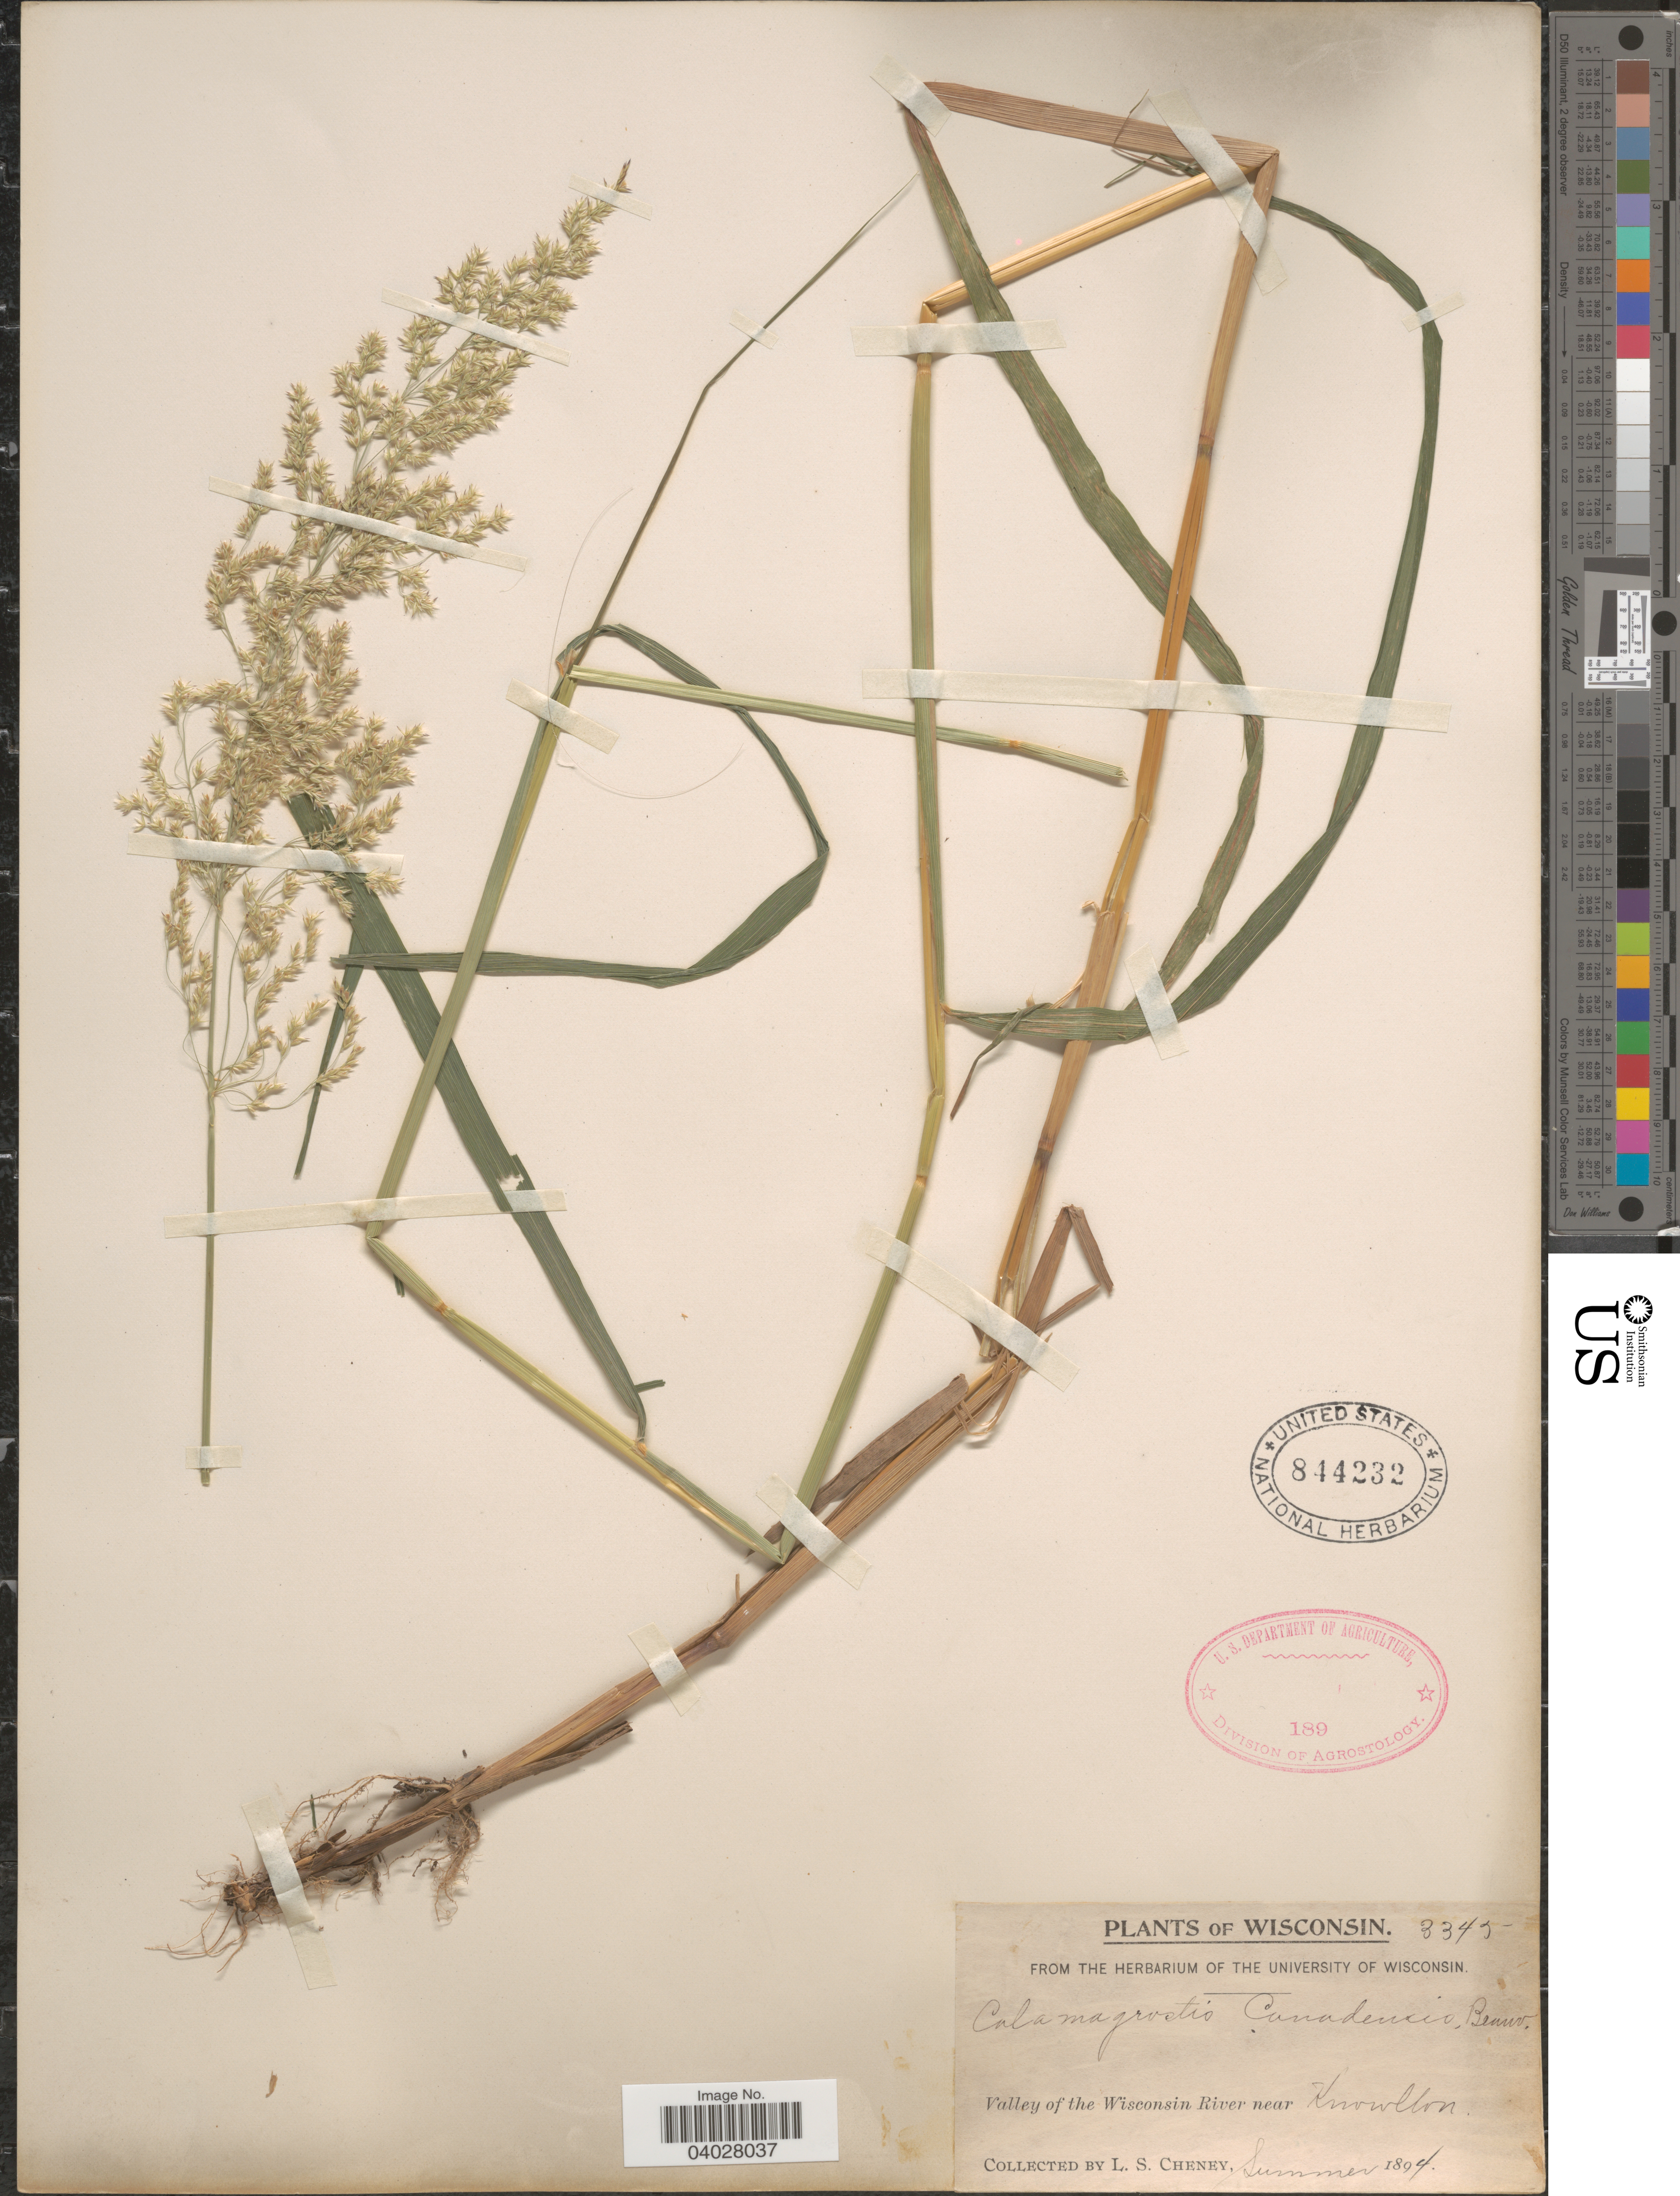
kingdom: Plantae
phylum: Tracheophyta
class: Liliopsida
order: Poales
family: Poaceae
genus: Calamagrostis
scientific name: Calamagrostis canadensis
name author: (Michx.) P. Beauv.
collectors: L. Cheney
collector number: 3345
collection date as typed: Summer 1894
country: United States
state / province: Wisconsin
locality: Valley of the Wisconsin River near Knowlton.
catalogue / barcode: US 844232